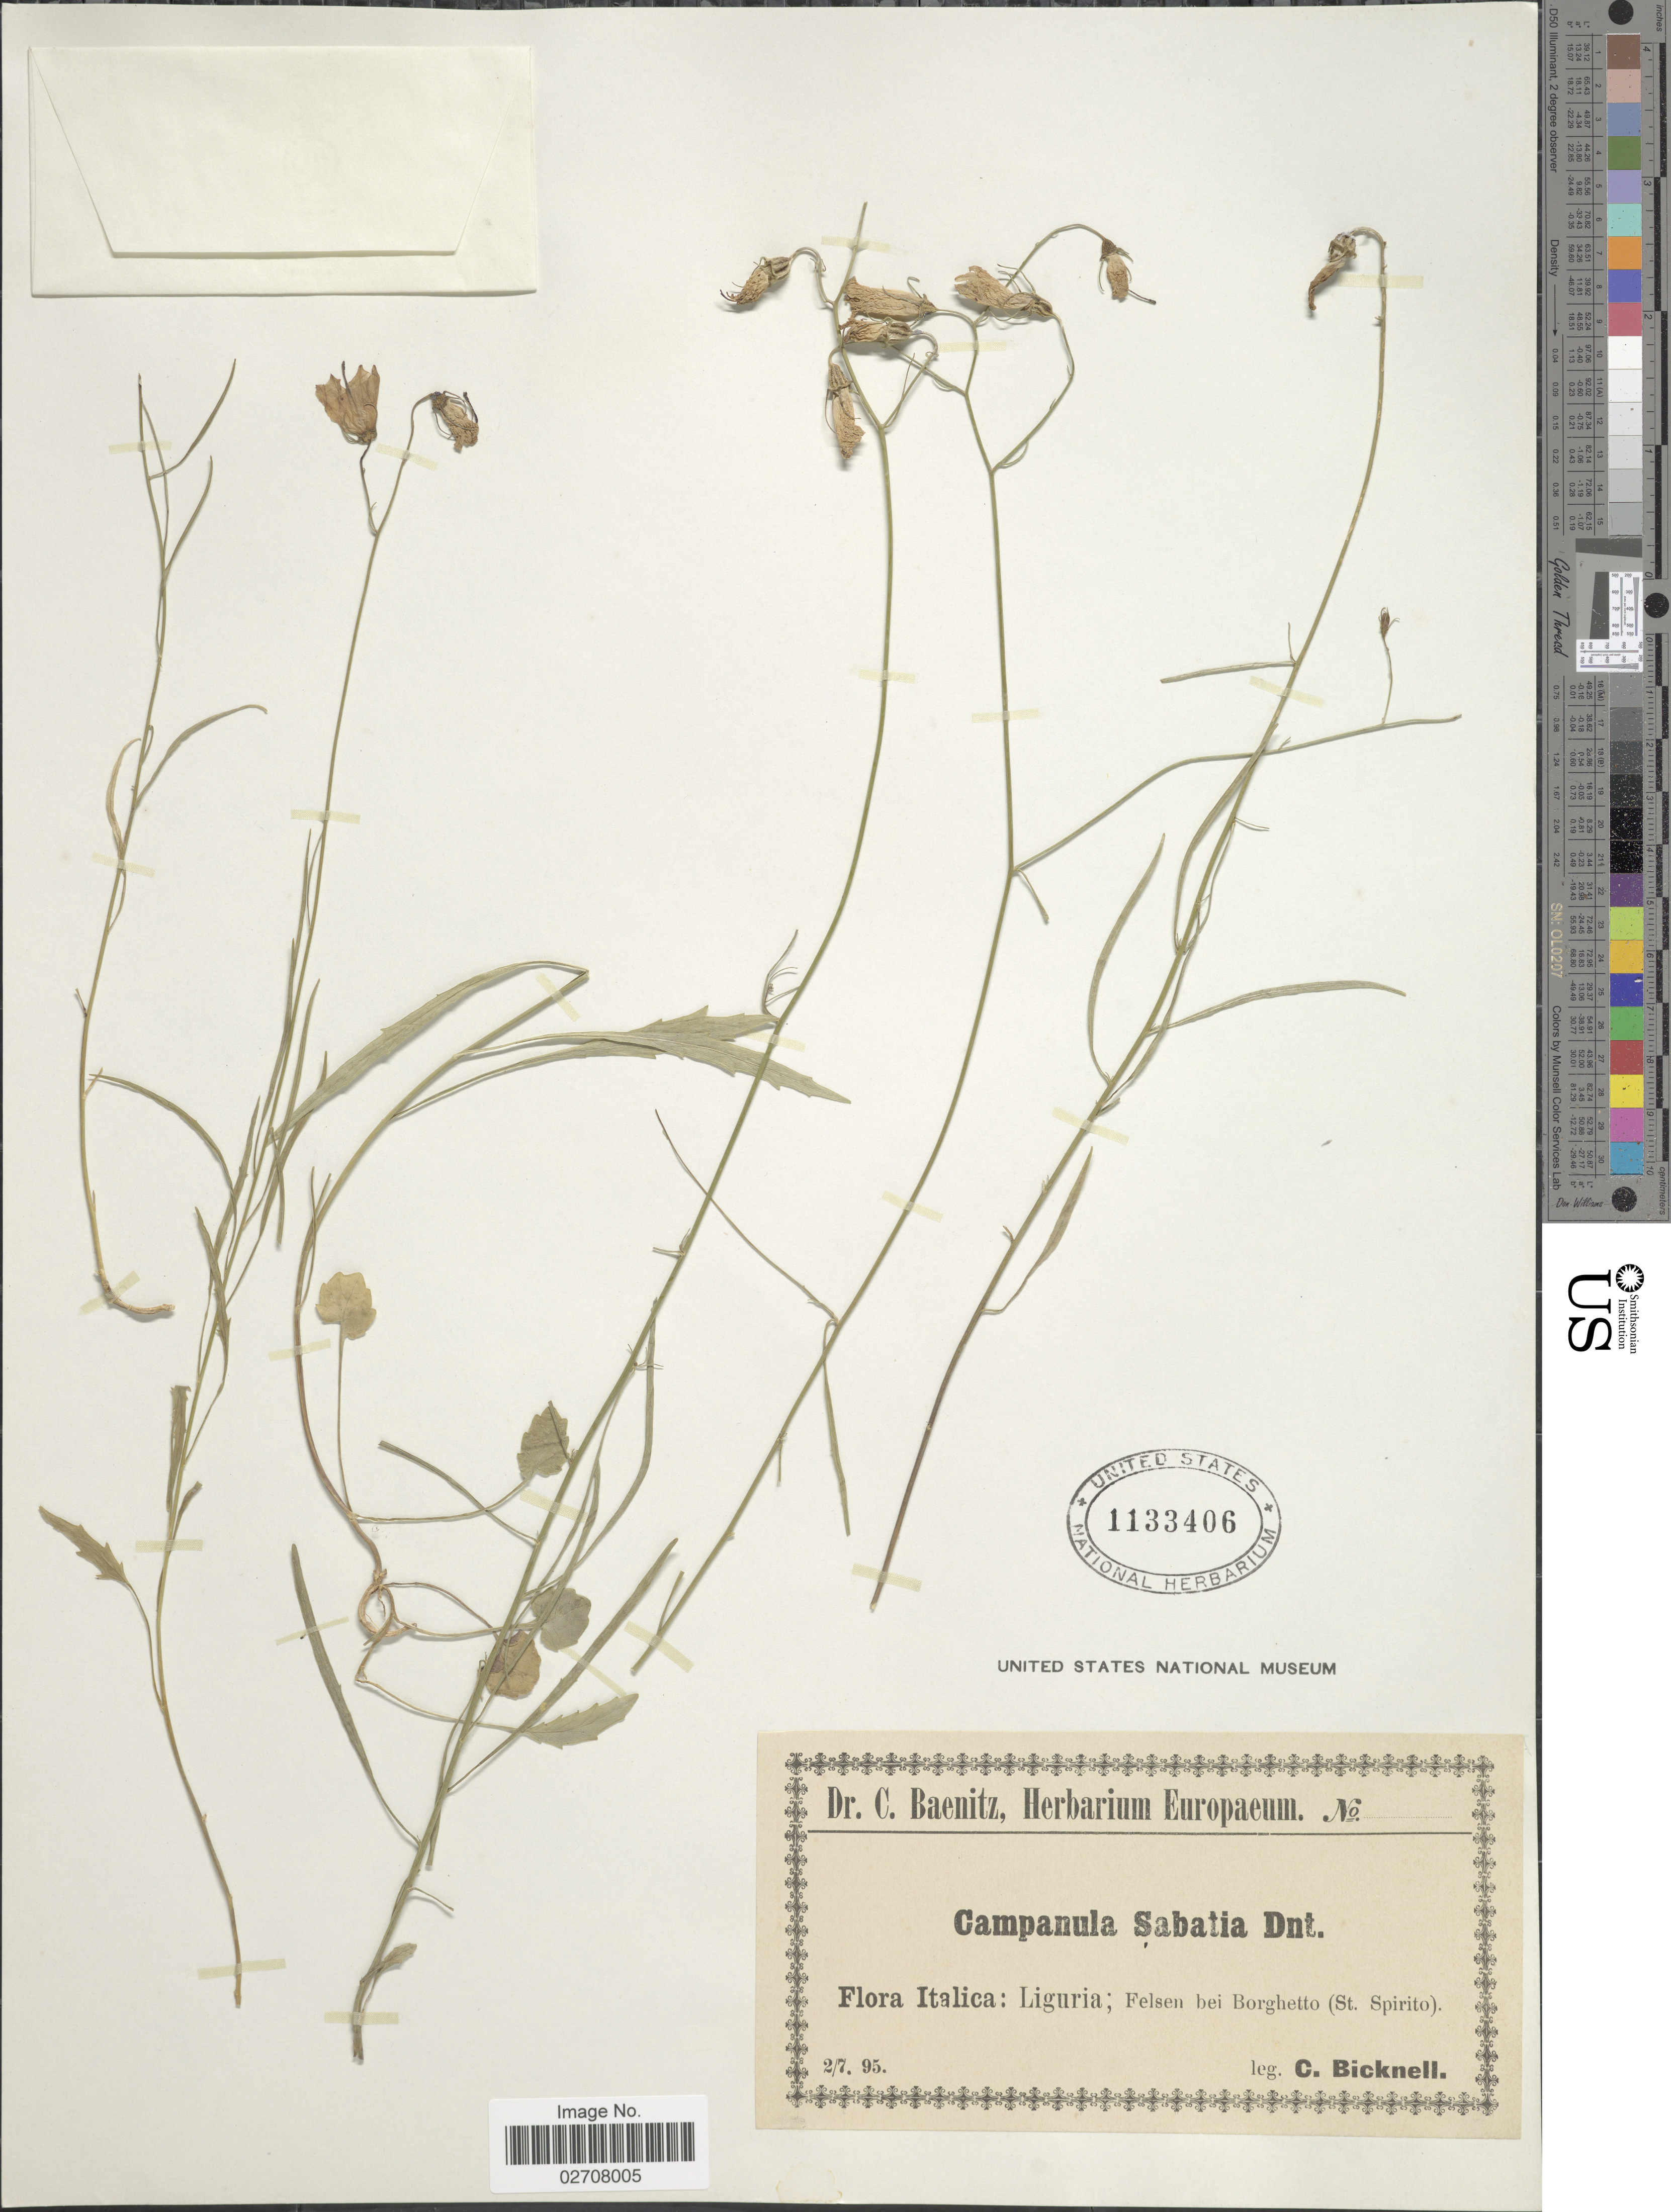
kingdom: Plantae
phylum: Tracheophyta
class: Magnoliopsida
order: Asterales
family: Campanulaceae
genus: Campanula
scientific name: Campanula sabatia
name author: De Not.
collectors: C. Bicknell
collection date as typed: Transcribed d/m/y: 2/7/95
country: Italy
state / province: Liguria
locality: Felsen bei Borghetto (St. Spirito)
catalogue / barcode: US 1133406